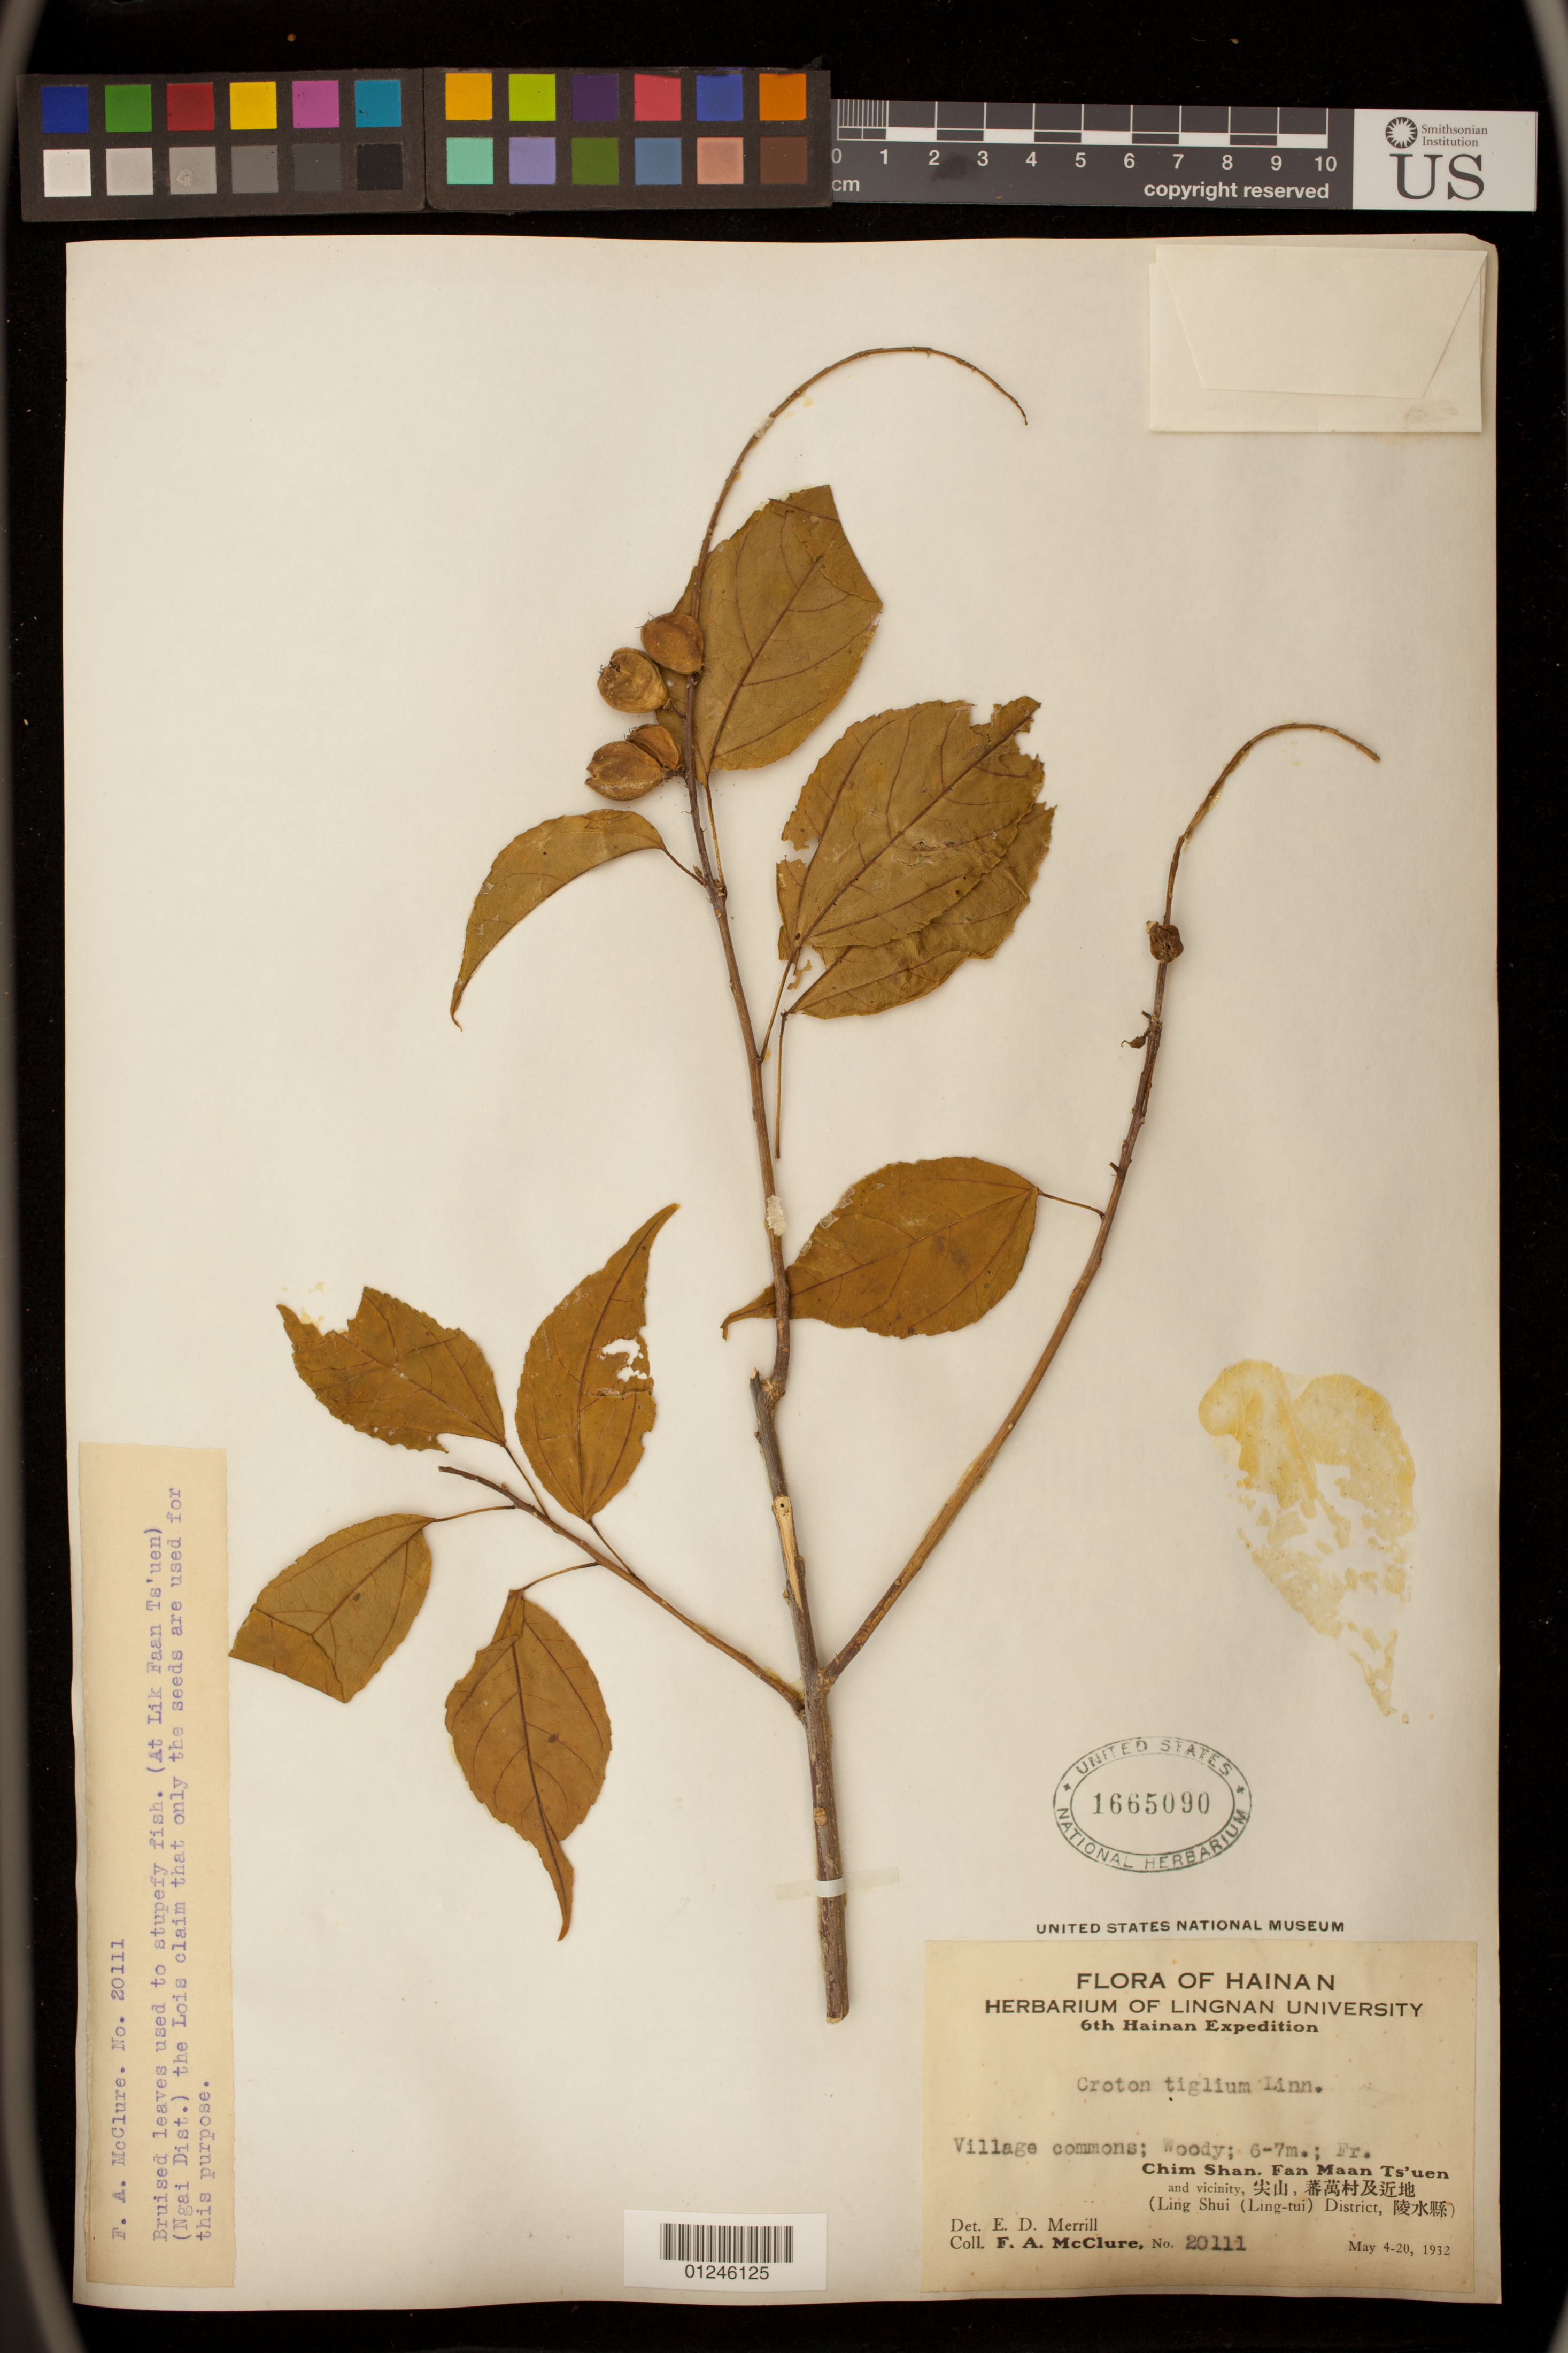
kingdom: Plantae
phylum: Tracheophyta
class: Magnoliopsida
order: Malpighiales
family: Euphorbiaceae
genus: Croton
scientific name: Croton tiglium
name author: L.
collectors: F. A. McClure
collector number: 20111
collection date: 1932-05-04/1932-05-20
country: China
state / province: Hainan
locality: Village commons.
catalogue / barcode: US 1665090